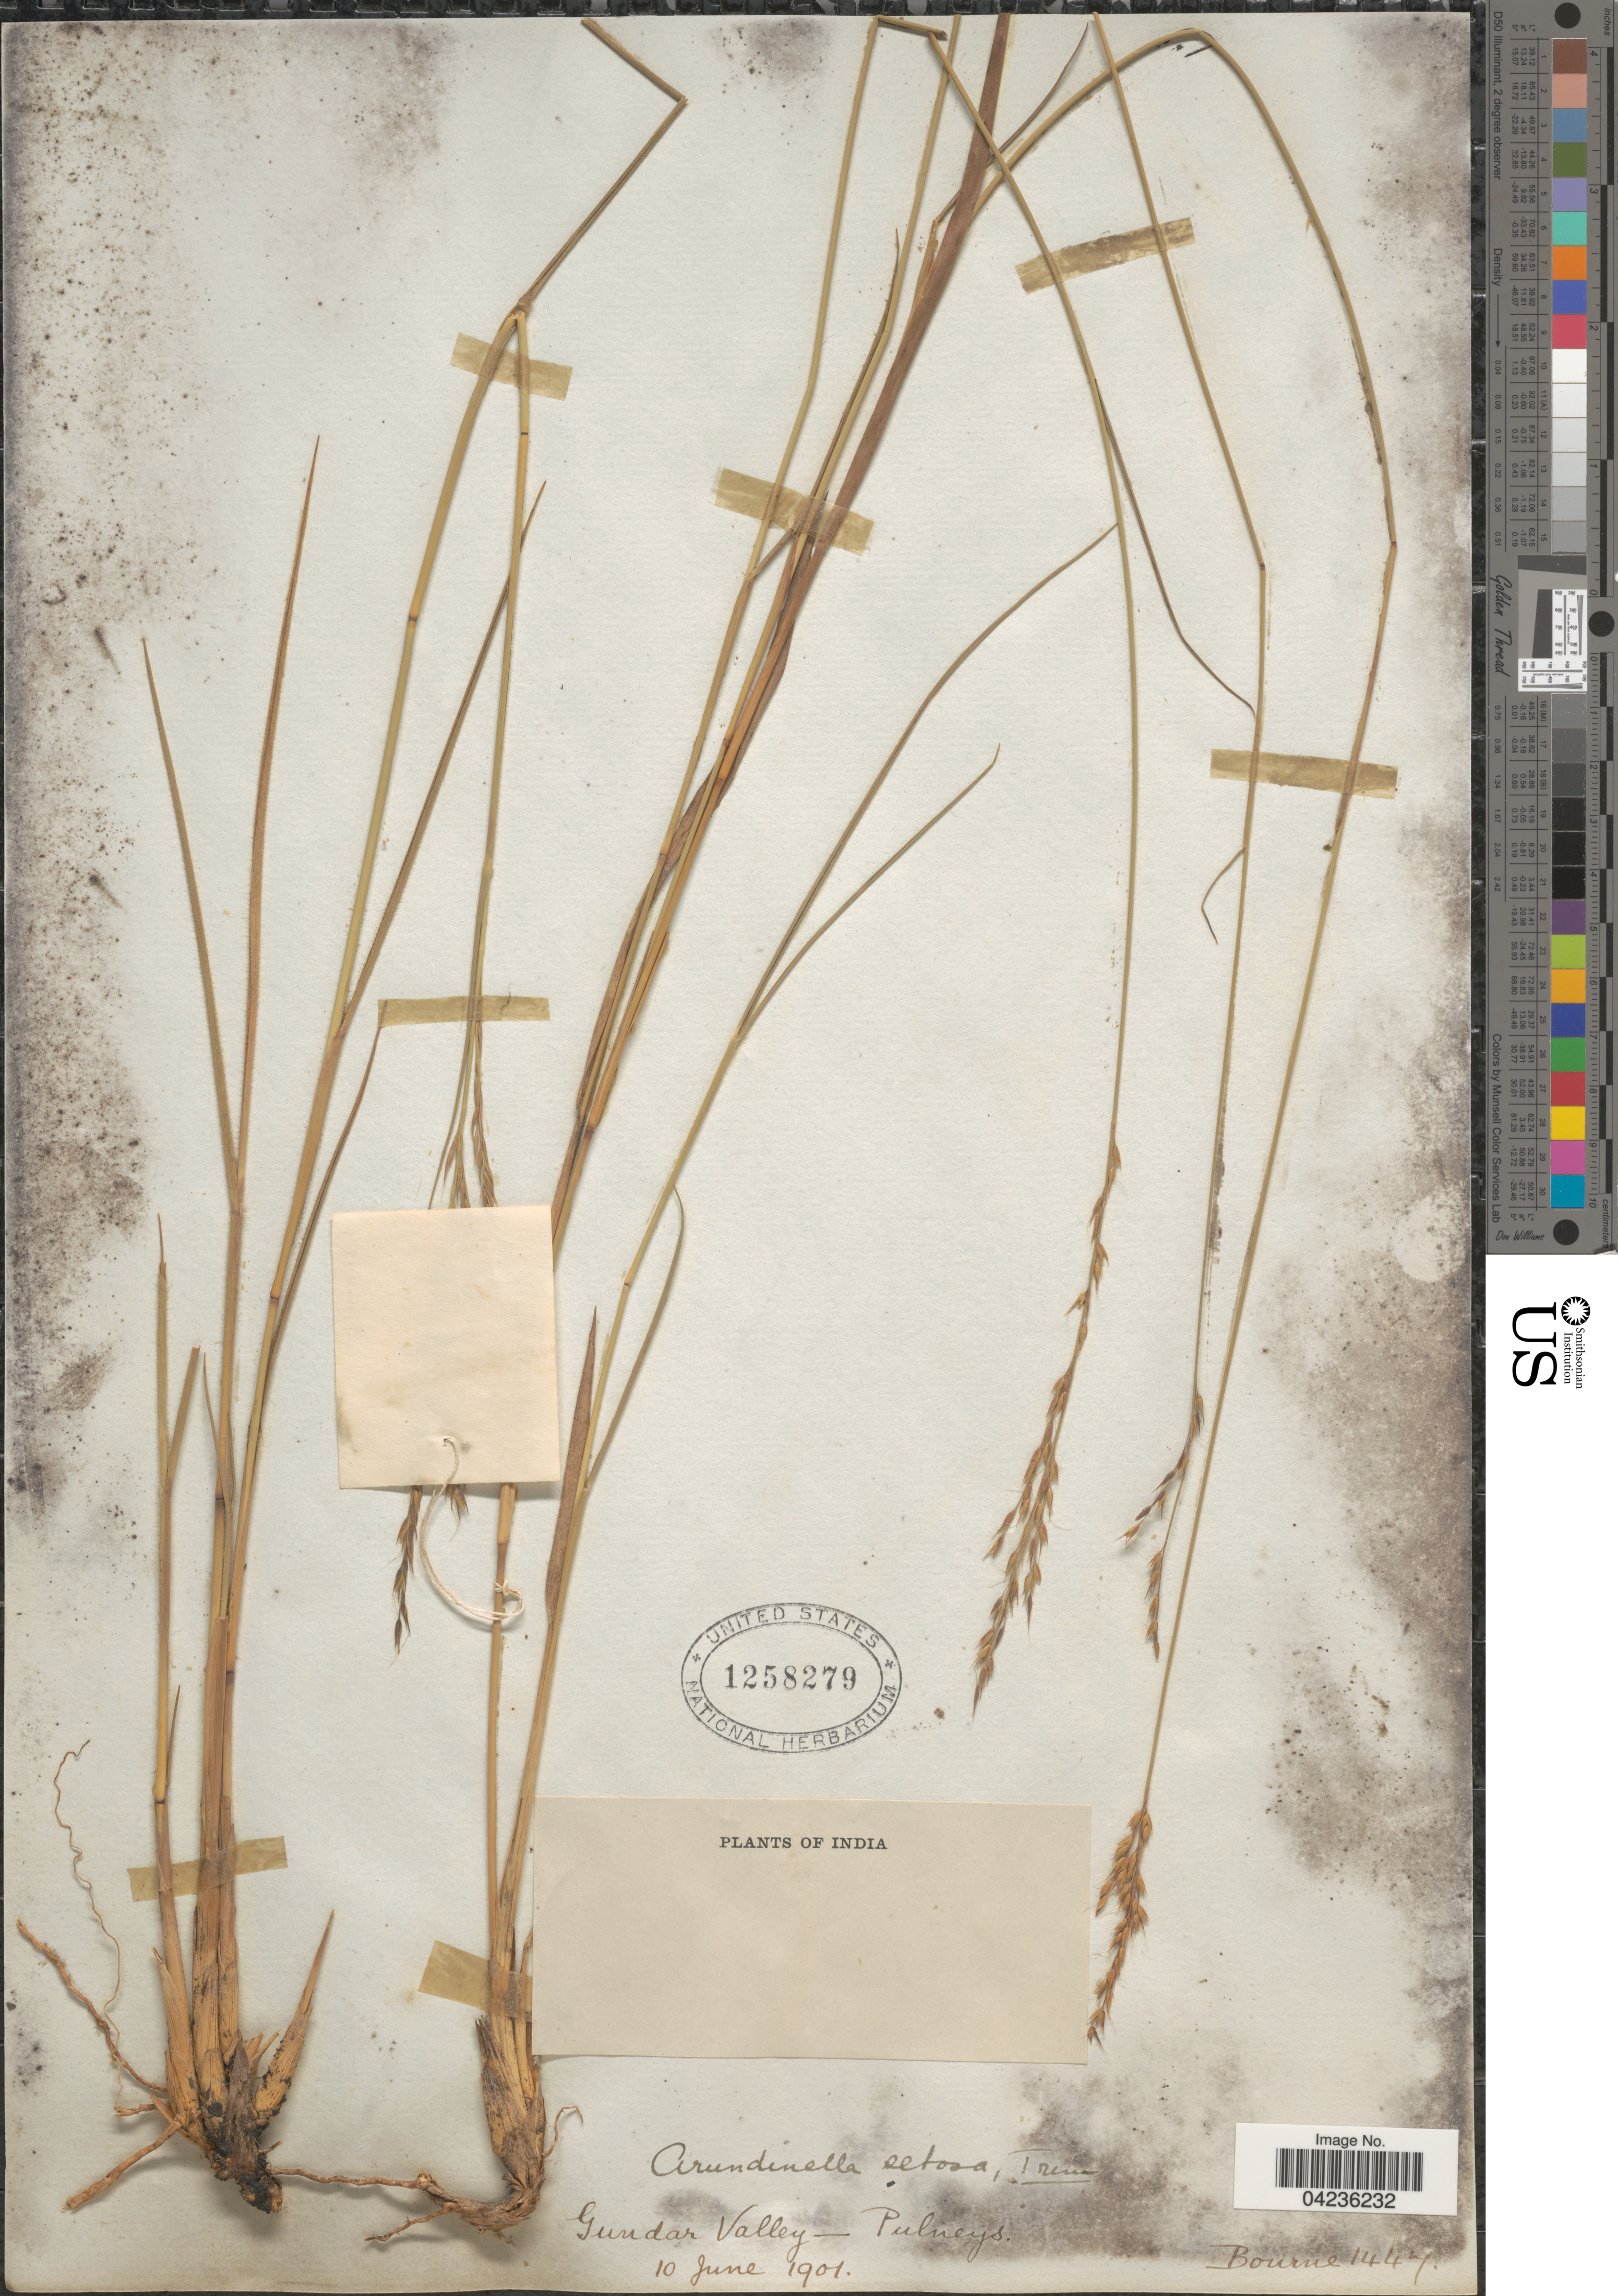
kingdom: Plantae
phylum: Tracheophyta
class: Liliopsida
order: Poales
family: Poaceae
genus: Arundinella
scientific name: Arundinella setosa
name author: Trin.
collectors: -- Bourne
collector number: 1447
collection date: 1901-06-10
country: India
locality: Gundar Valley - Pulneys.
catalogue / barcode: US 1258279